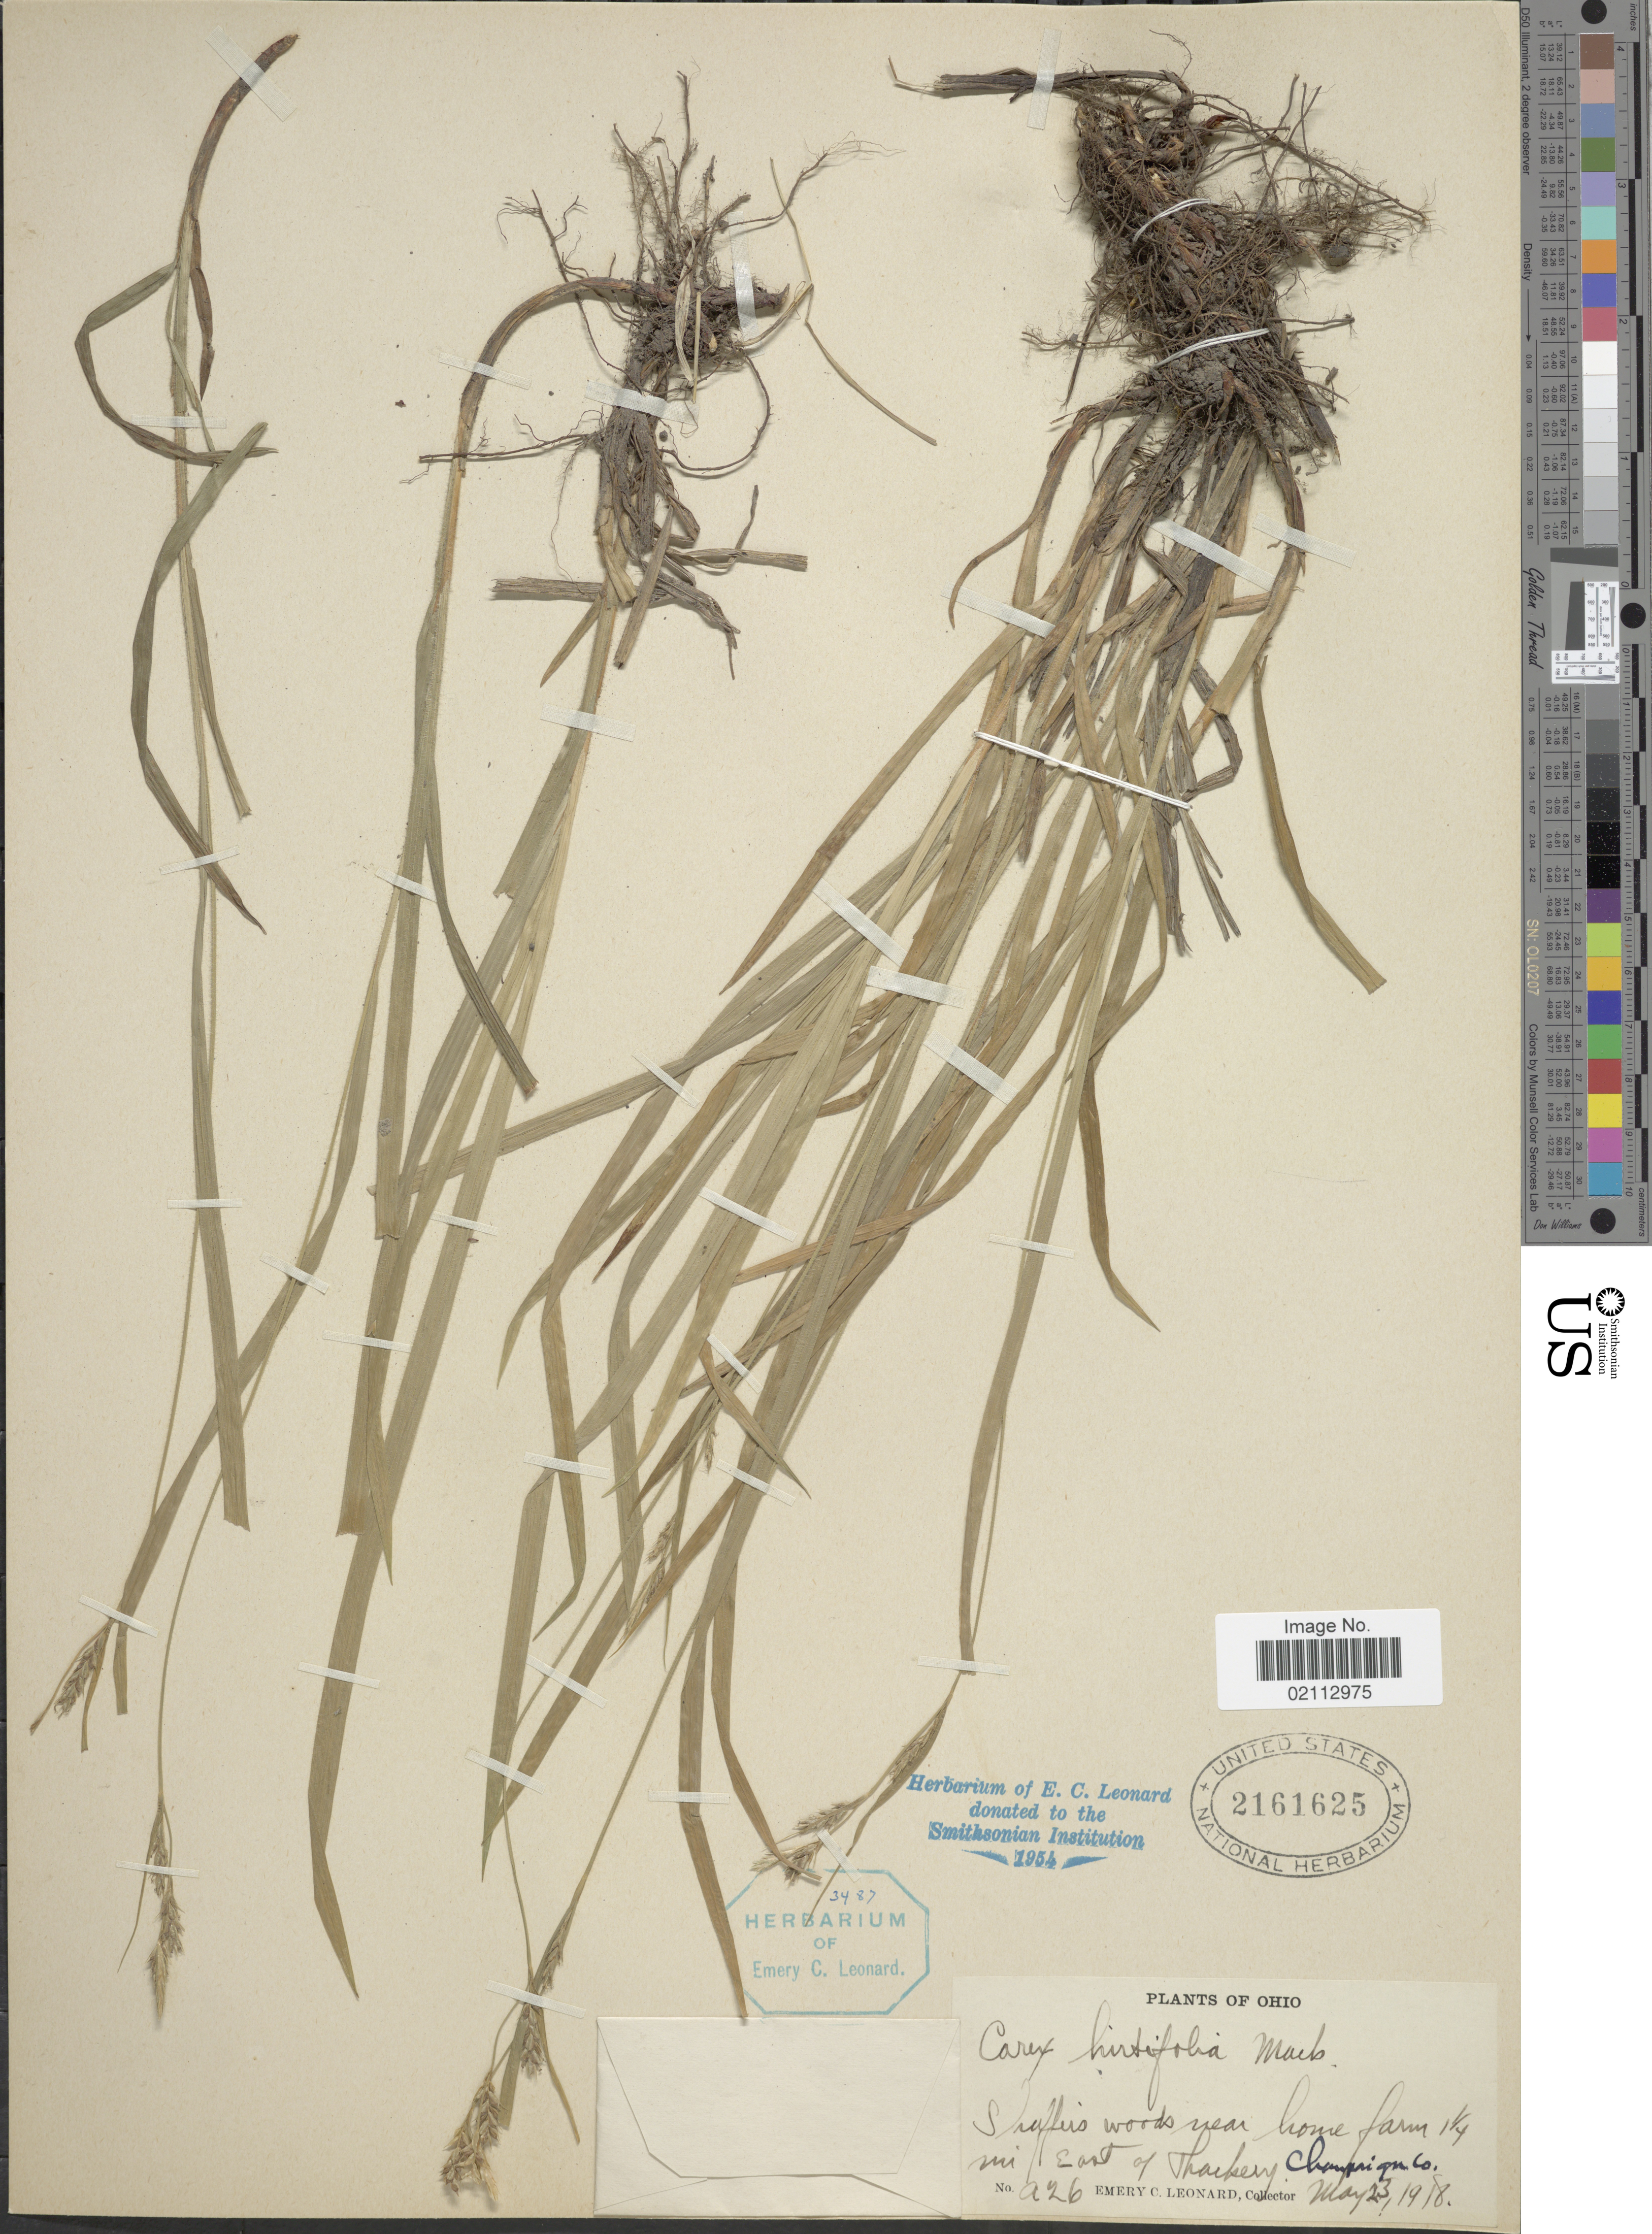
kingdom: Plantae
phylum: Tracheophyta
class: Liliopsida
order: Poales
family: Cyperaceae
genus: Carex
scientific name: Carex hirtifolia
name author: Mack.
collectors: E. C. Leonard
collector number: a26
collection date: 1918-05-23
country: United States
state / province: Ohio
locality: Shaffers woods near home farm 1 1/4 mi East of Thackery. Champaign Co.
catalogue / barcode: US 2161625